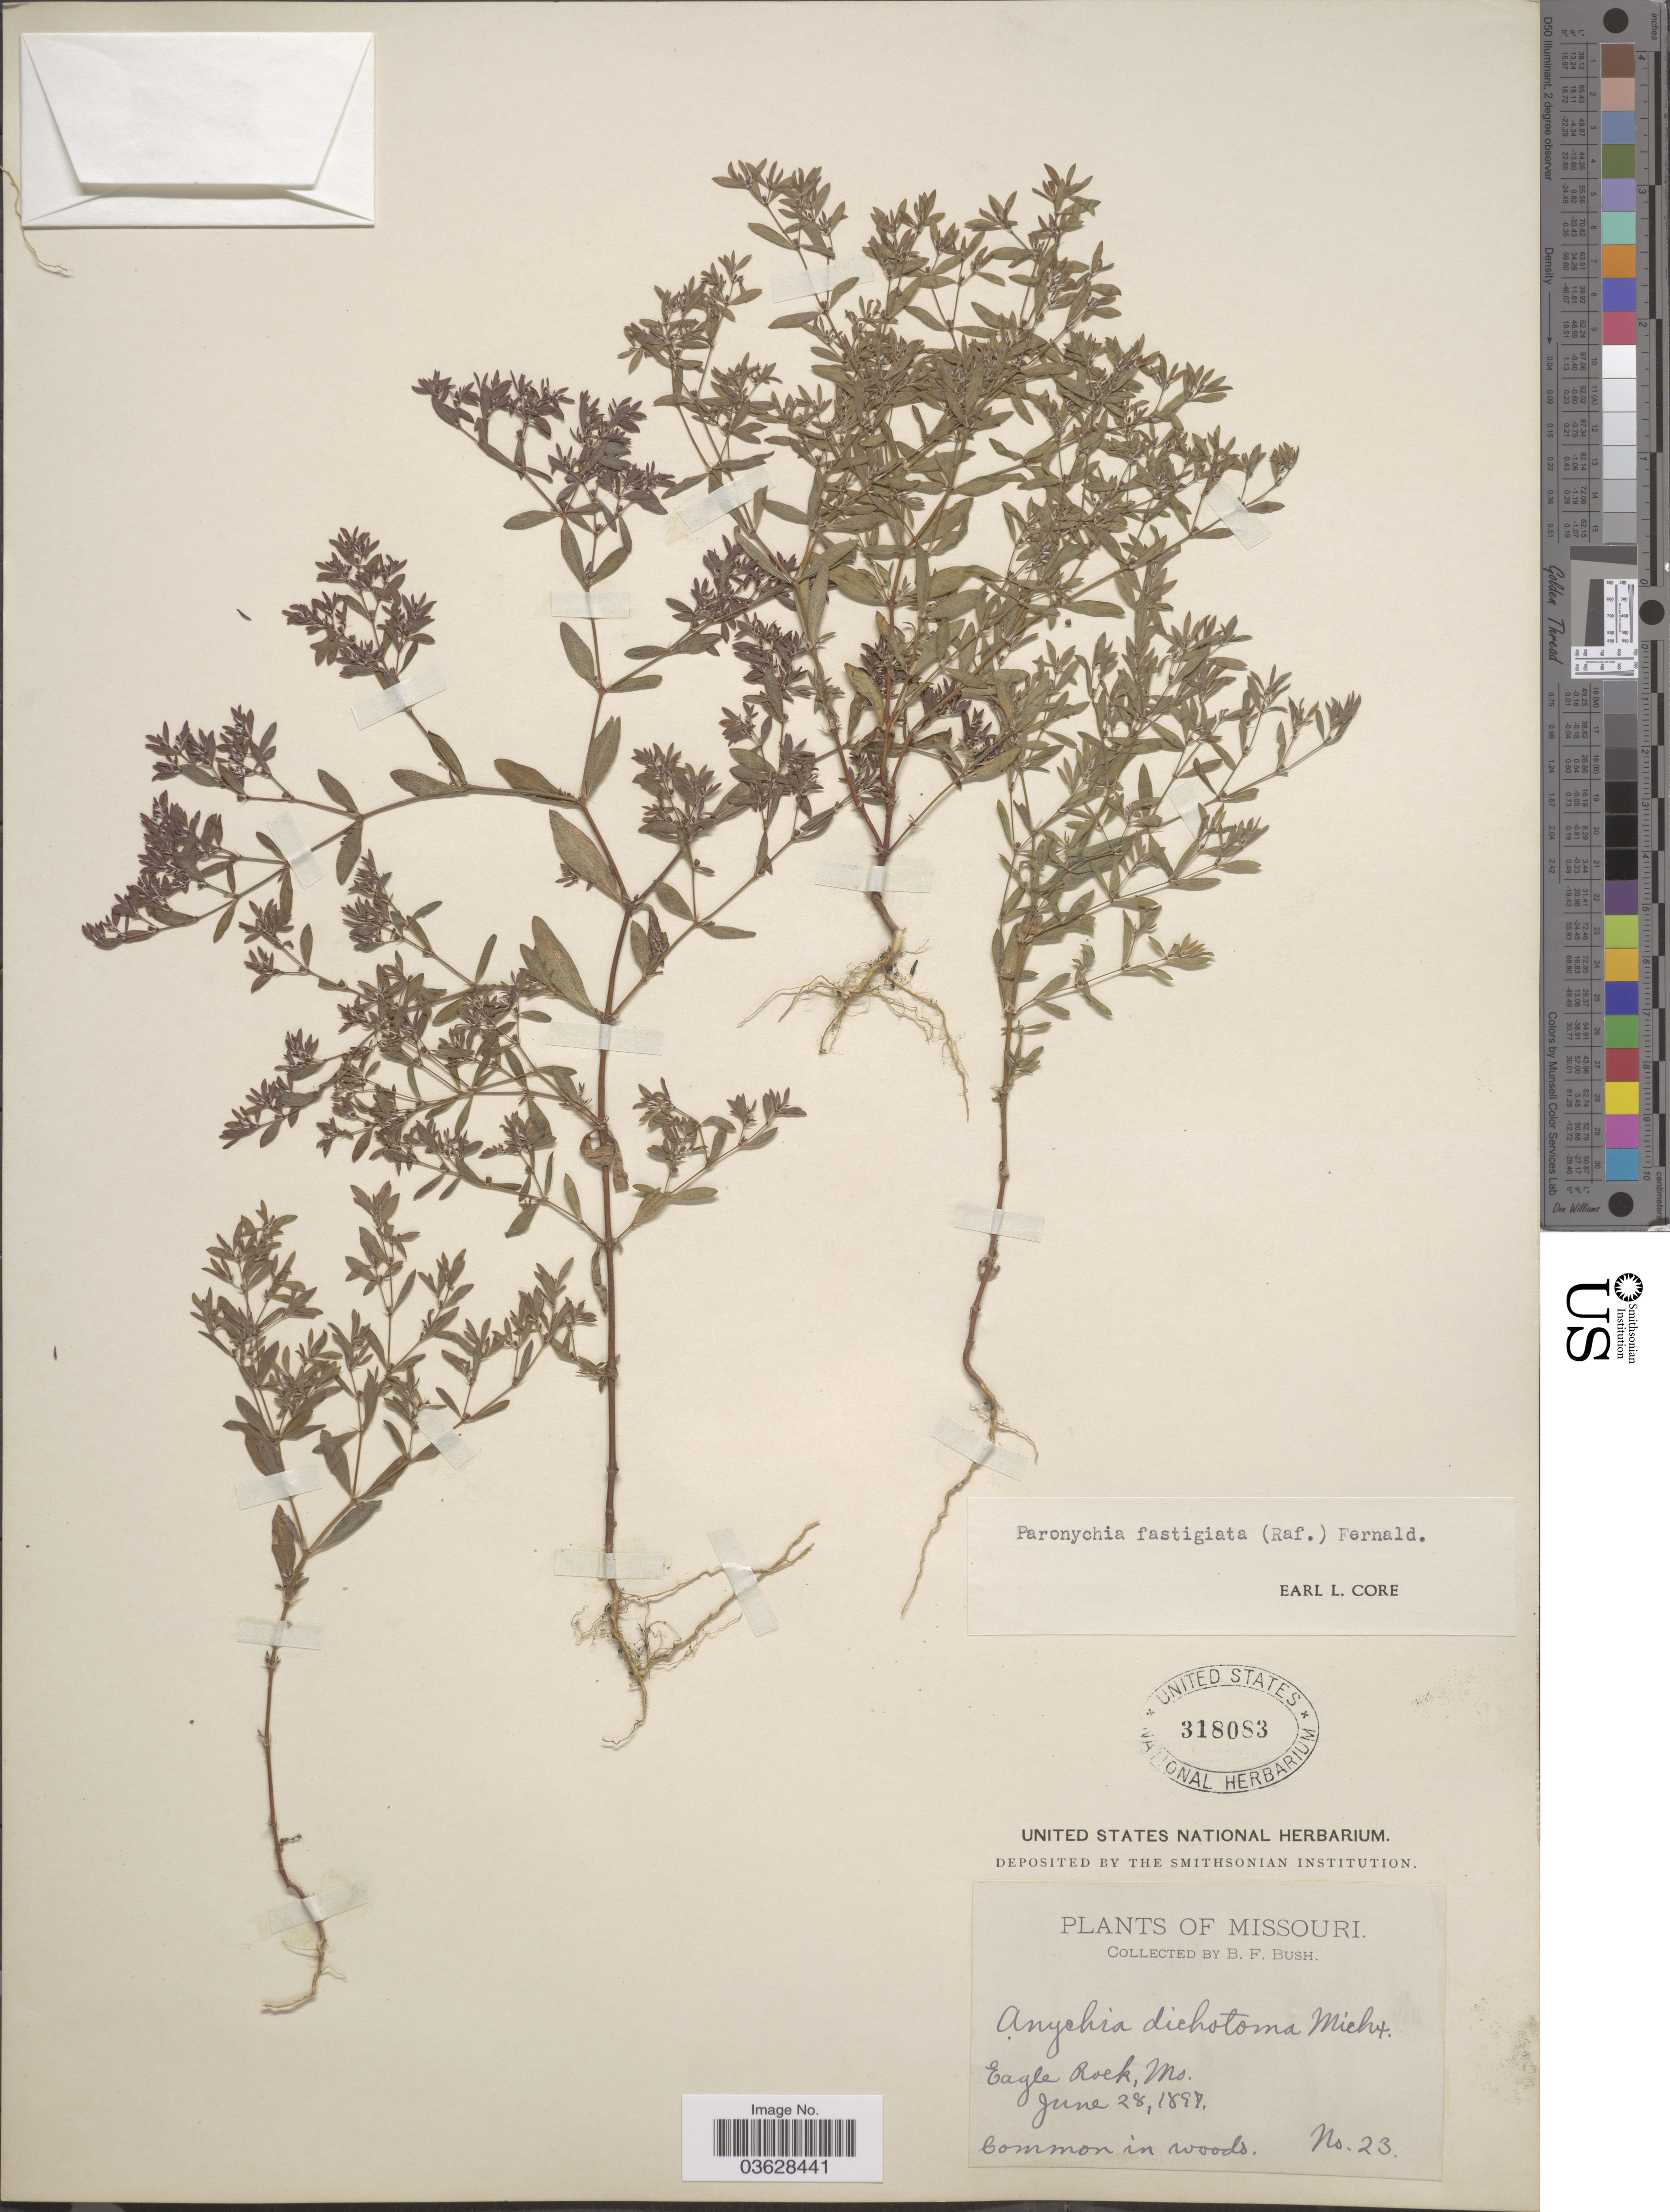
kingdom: Plantae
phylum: Tracheophyta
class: Magnoliopsida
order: Caryophyllales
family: Caryophyllaceae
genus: Paronychia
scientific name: Paronychia fastigiata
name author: (Raf.) Fernald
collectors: B. F. Bush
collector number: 23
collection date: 1897-06-28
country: United States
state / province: Missouri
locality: Eagle Rock.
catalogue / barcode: US 318083